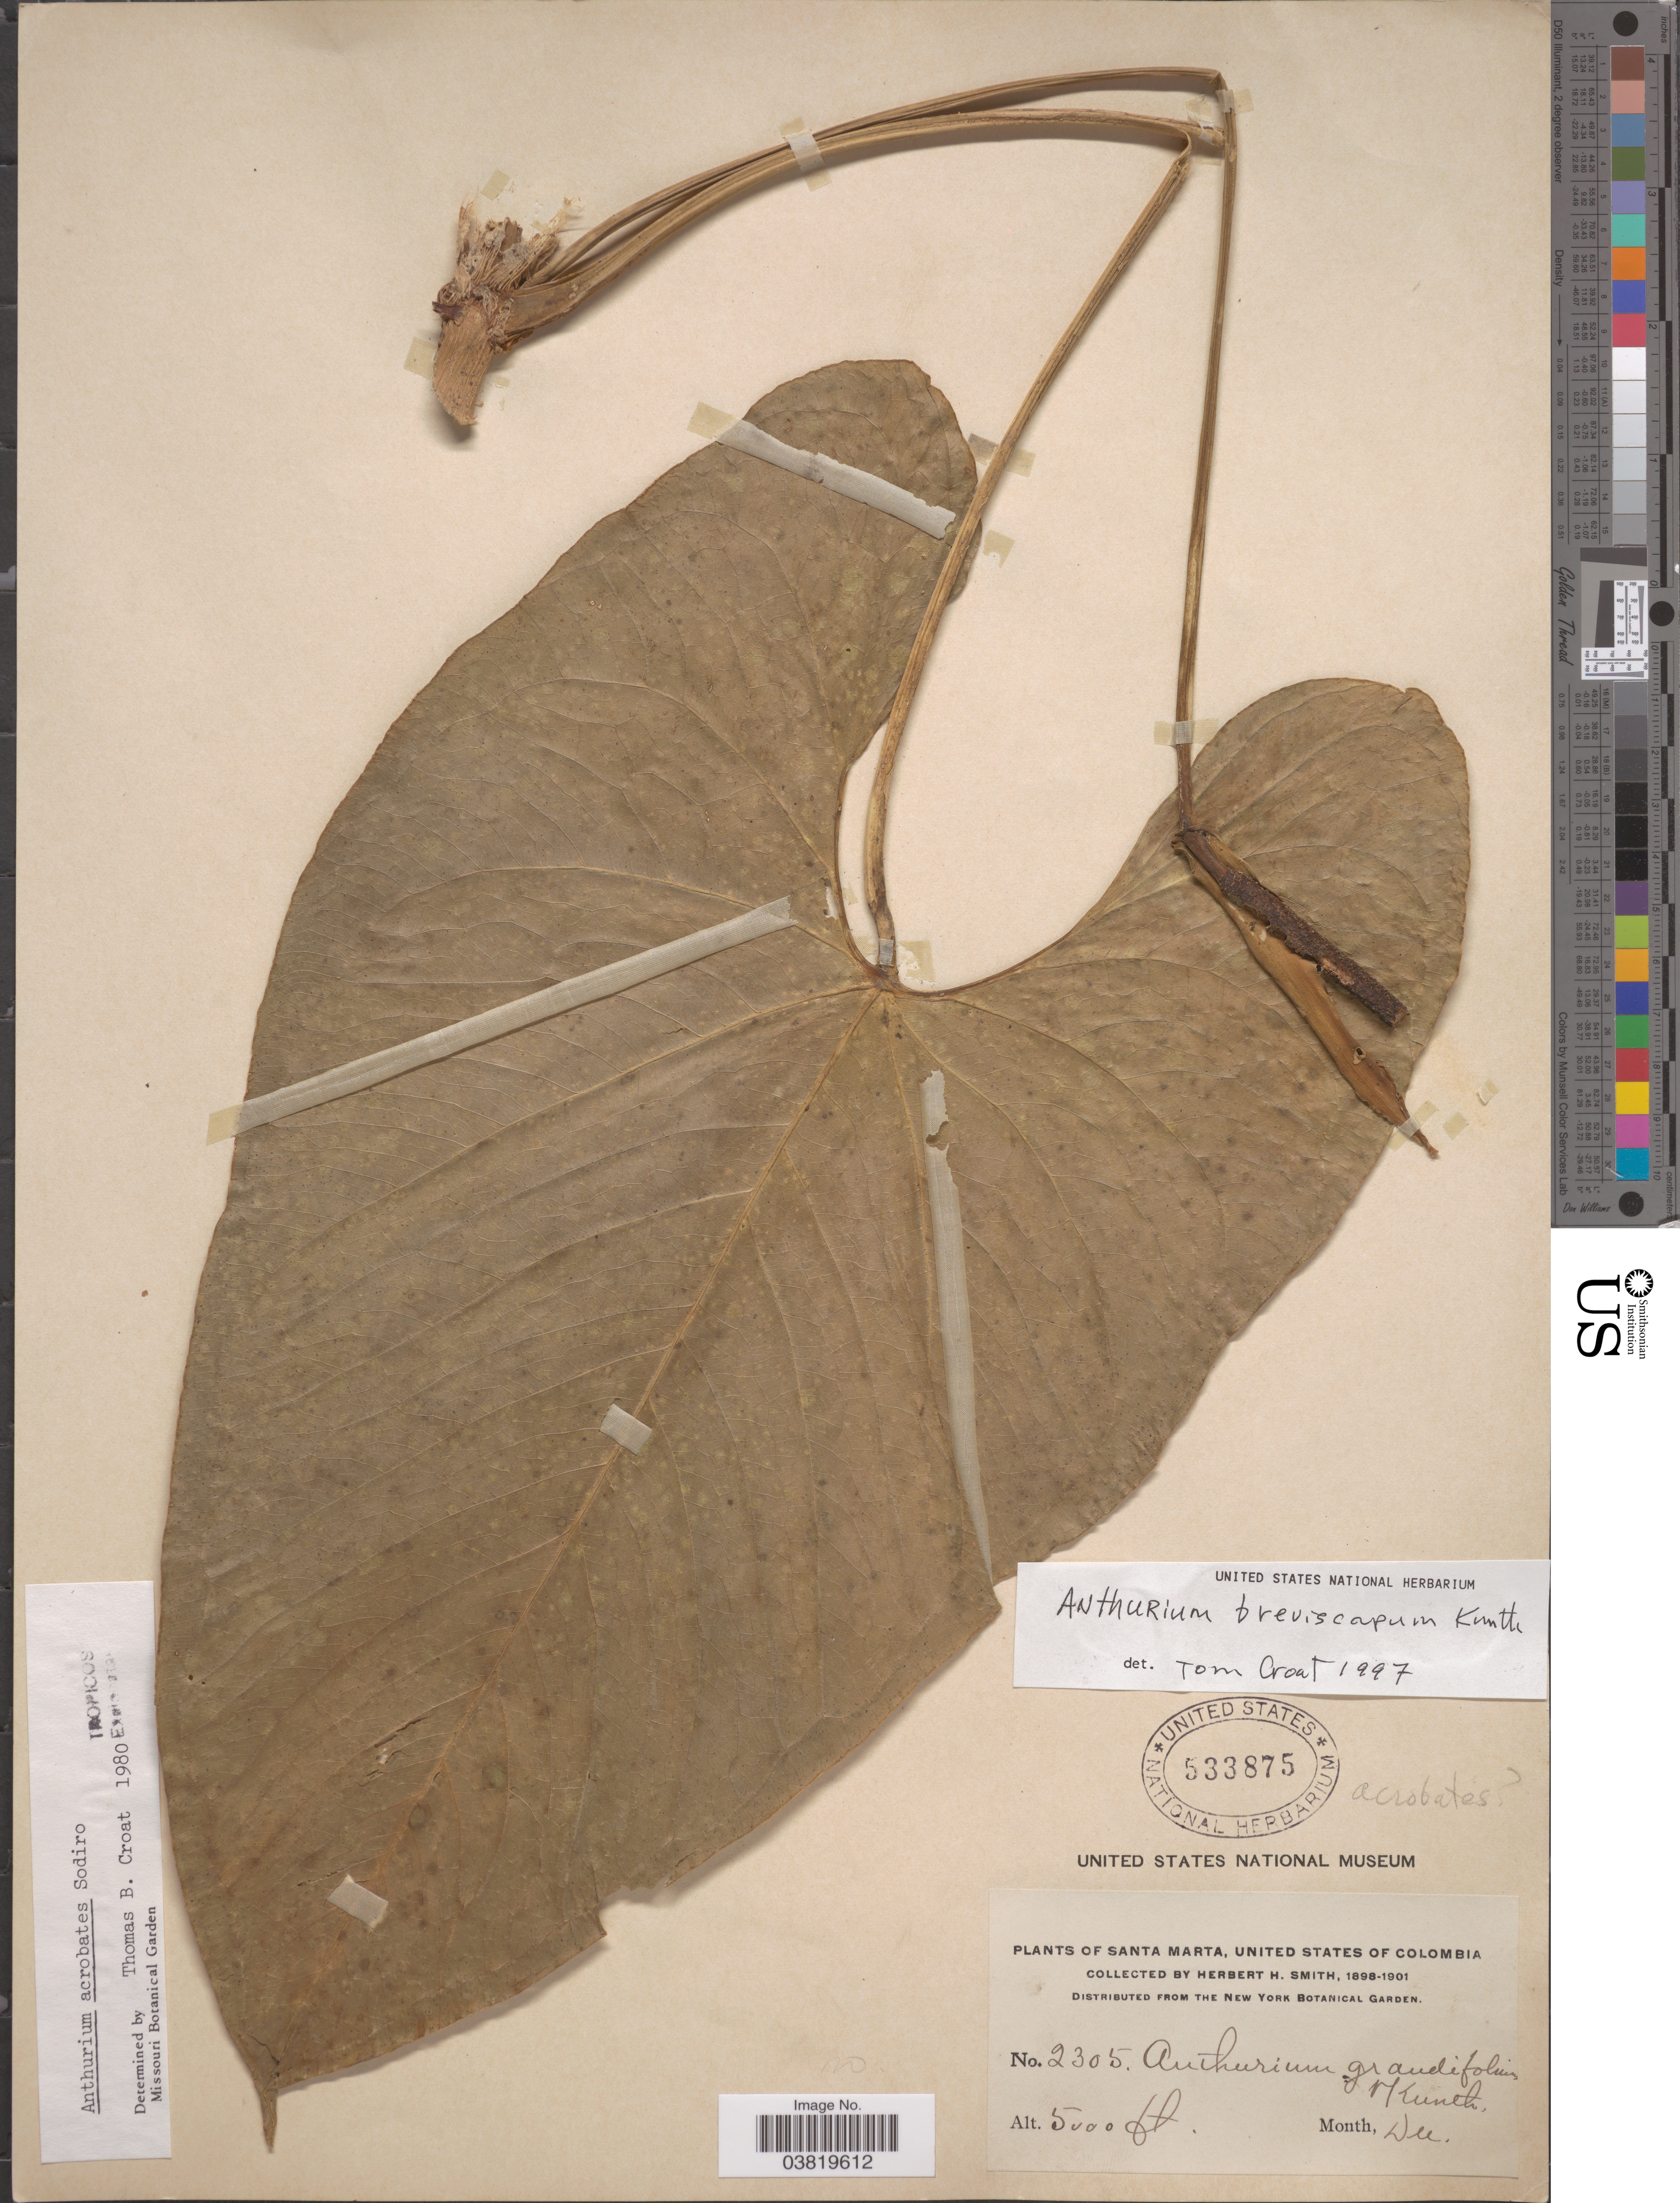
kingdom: Plantae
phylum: Tracheophyta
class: Liliopsida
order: Alismatales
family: Araceae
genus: Anthurium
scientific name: Anthurium breviscapum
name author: Kunth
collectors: Herbert H. Smith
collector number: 2305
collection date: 1898-12/1901-12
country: Colombia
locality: Santa Marta, United States of Colombia.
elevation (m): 1524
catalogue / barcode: US 533875